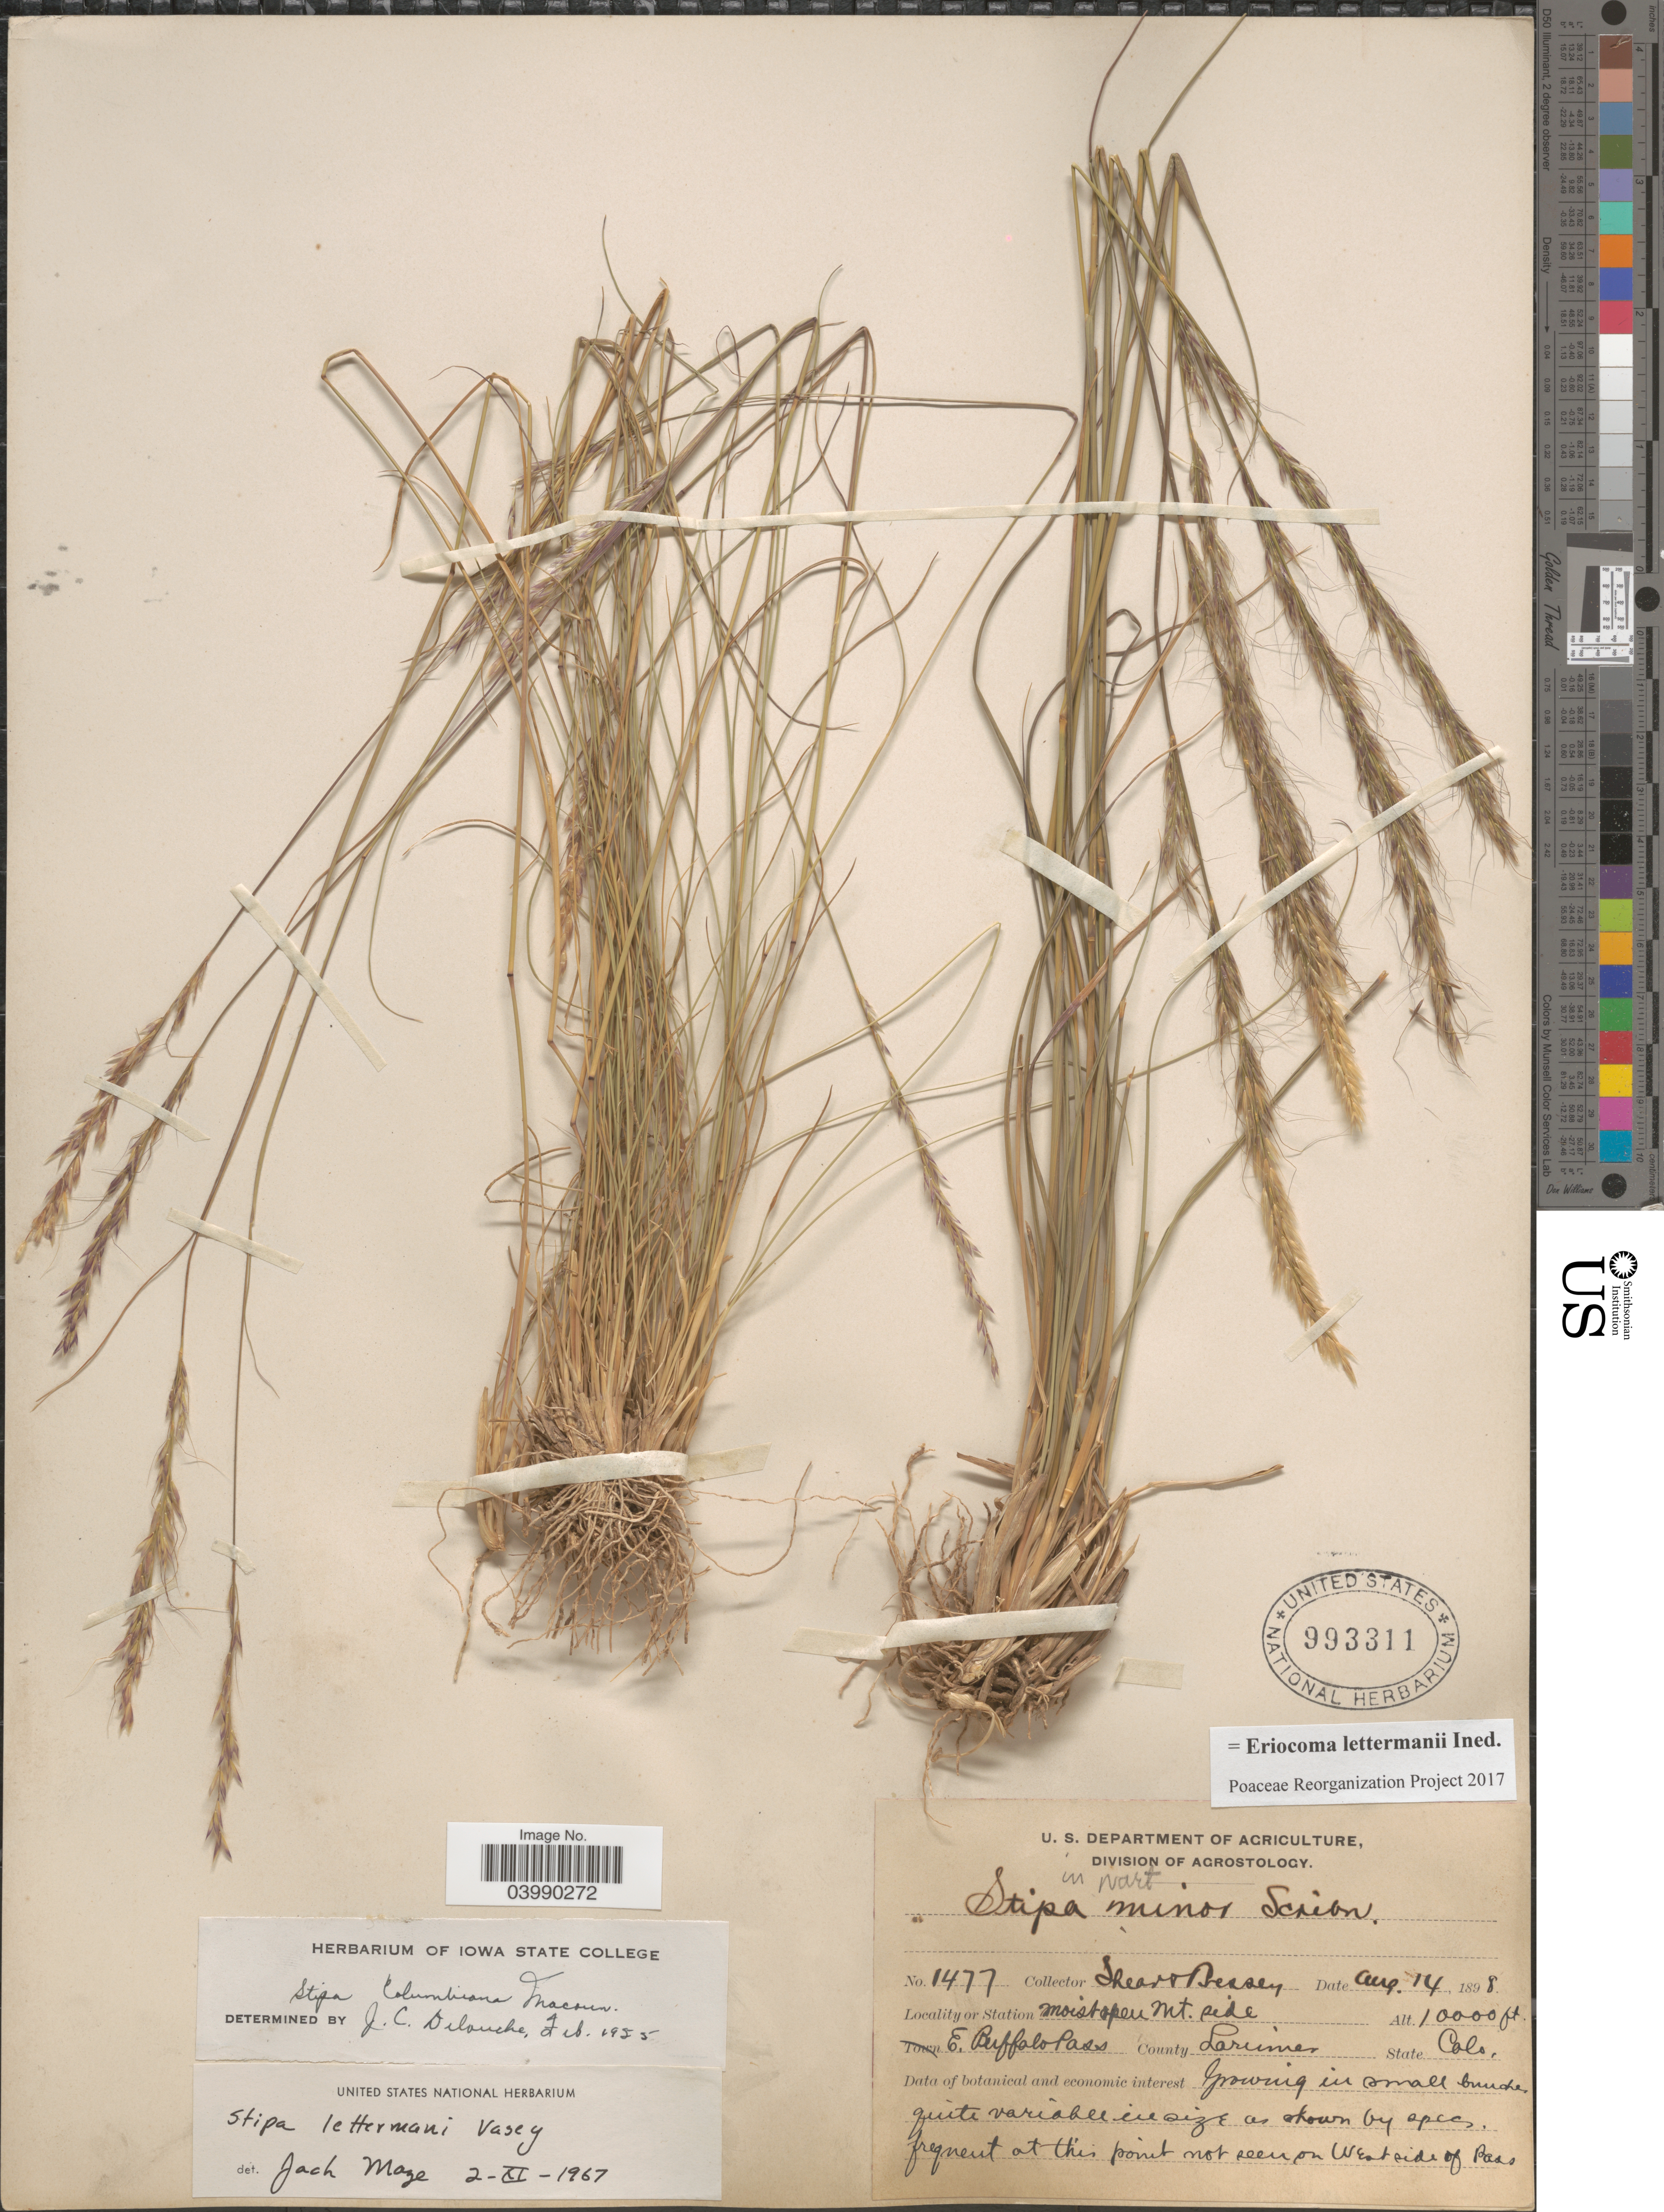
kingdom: Plantae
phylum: Tracheophyta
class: Liliopsida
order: Poales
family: Poaceae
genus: Eriocoma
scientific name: Eriocoma lettermanii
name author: (Vasey) Romasch.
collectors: -- Shear & -. Bessey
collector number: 1477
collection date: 1898-08-14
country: United States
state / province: Colorado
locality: Station moist open Mt. side. E. Buffalo Pass. County Larimer. On West side of Pass.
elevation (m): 3048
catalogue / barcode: US 993311